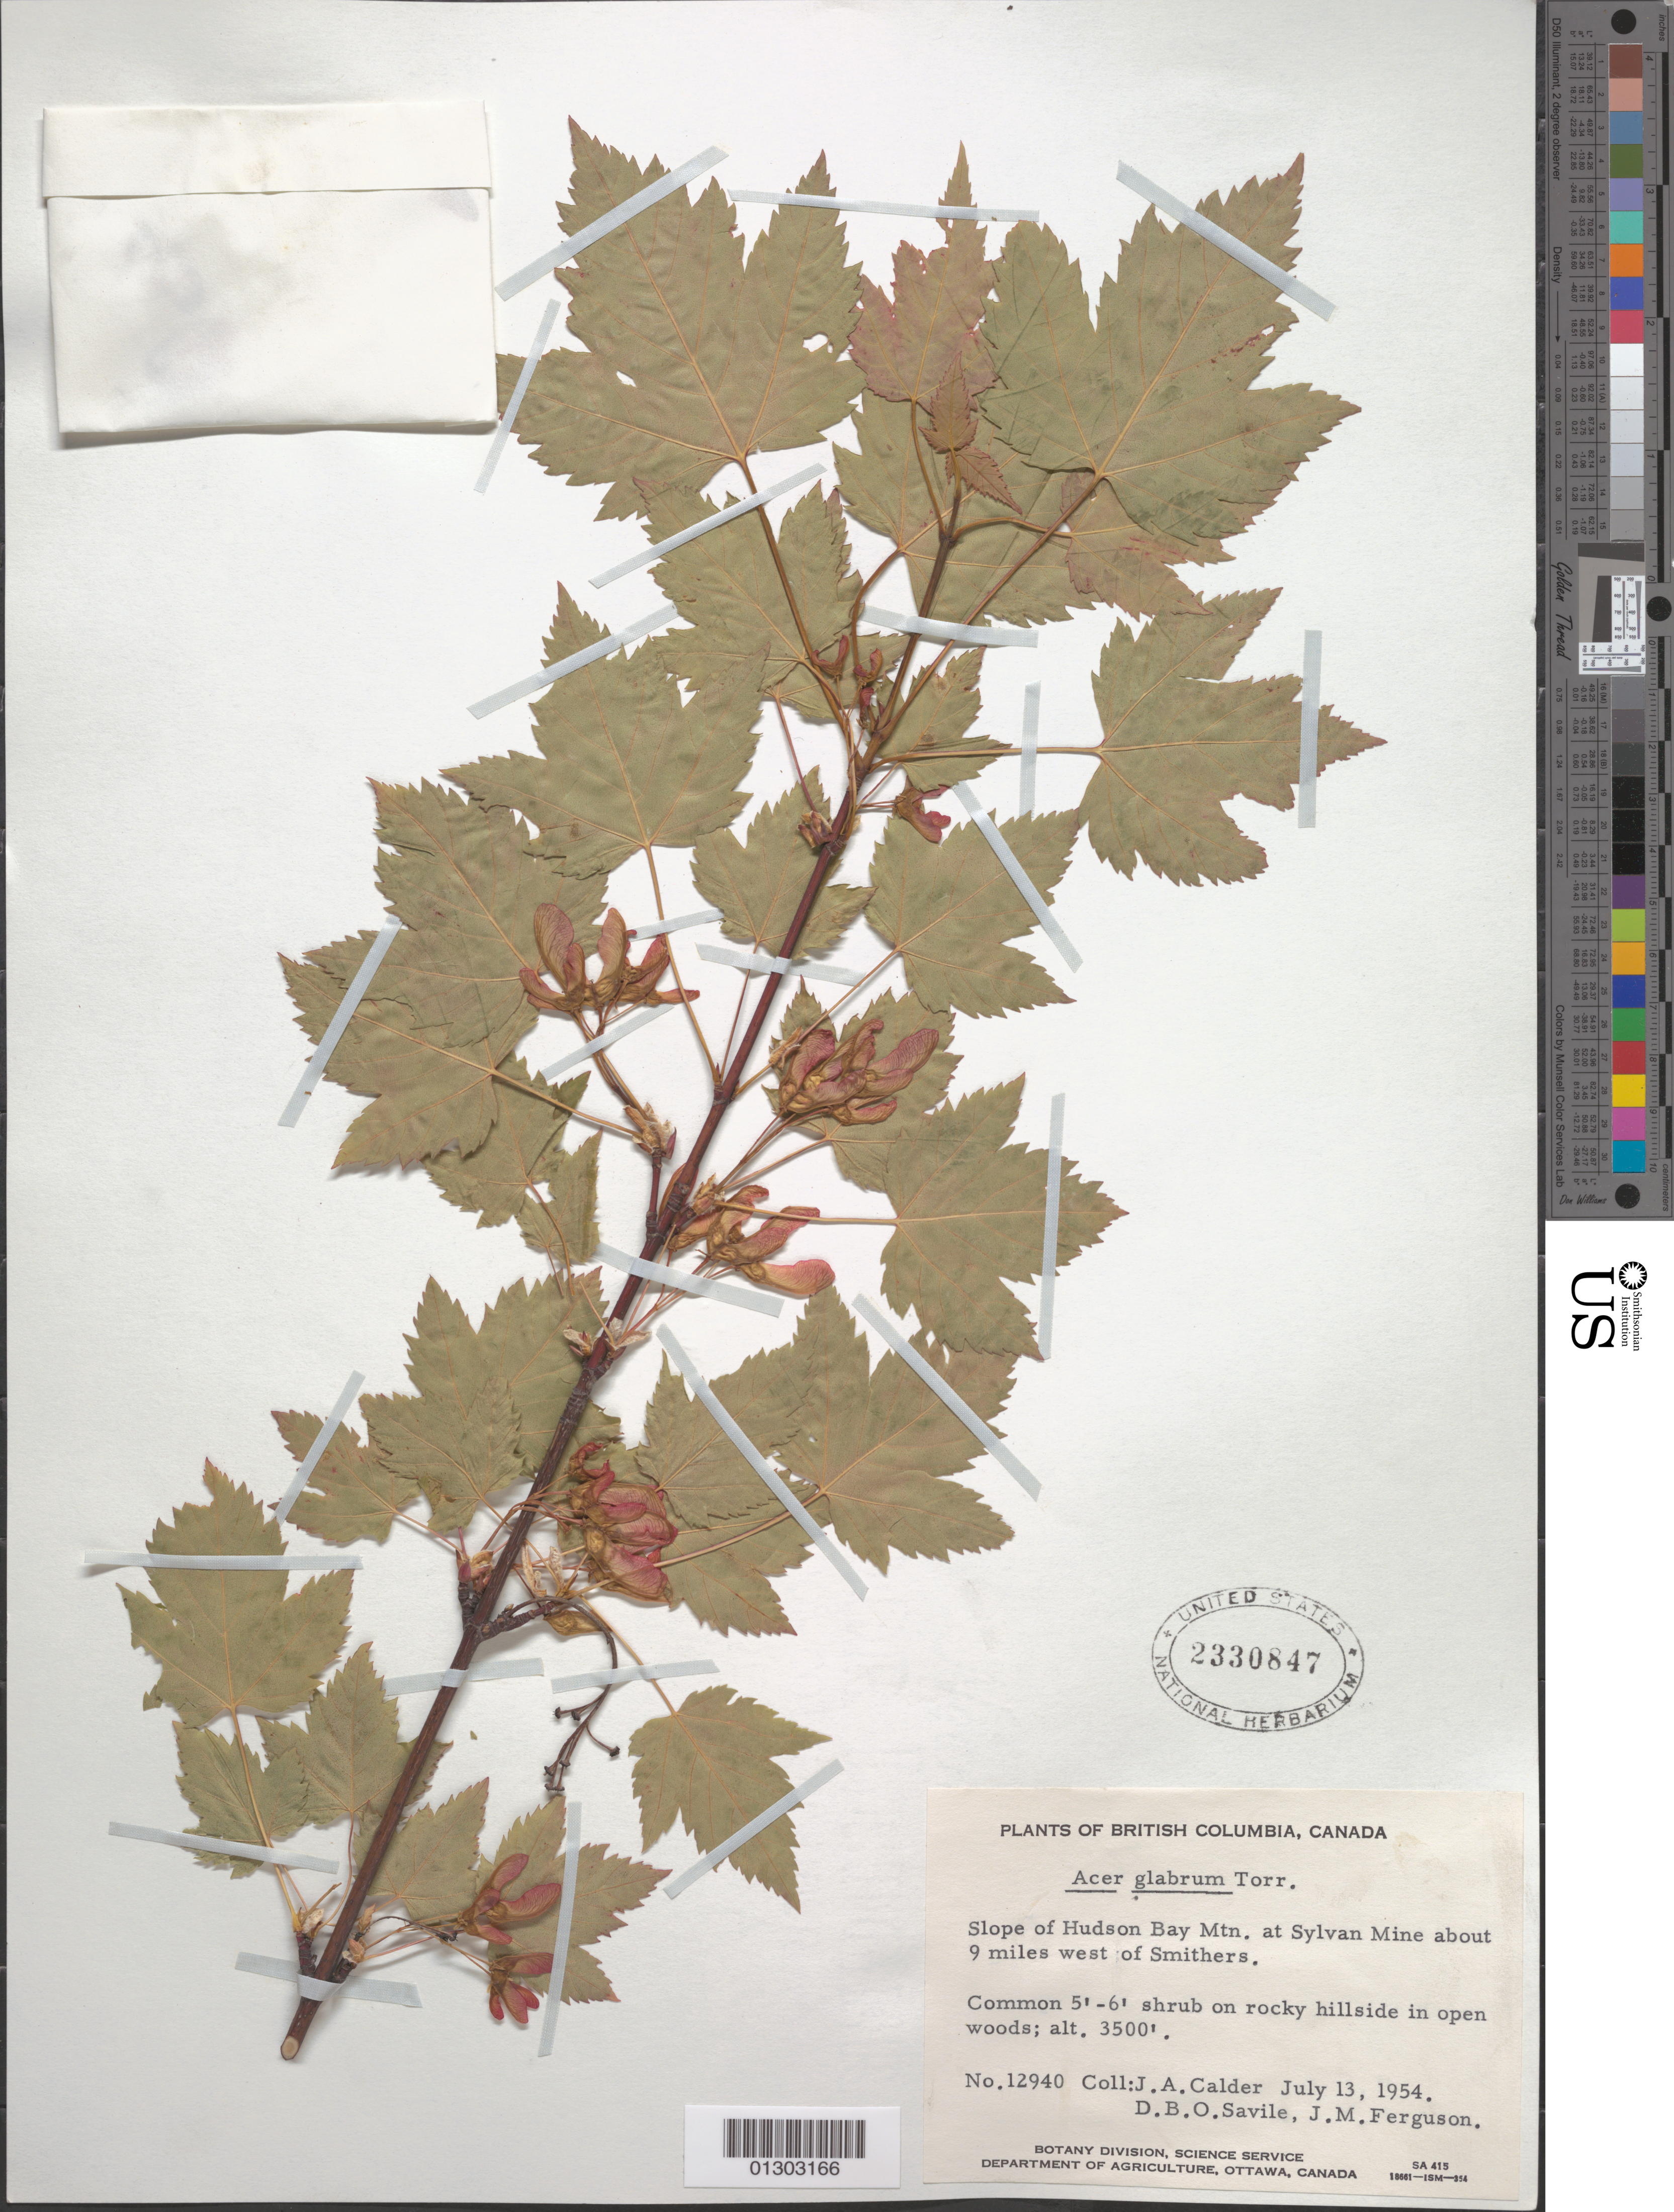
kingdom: Plantae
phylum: Tracheophyta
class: Magnoliopsida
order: Sapindales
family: Sapindaceae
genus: Acer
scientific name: Acer glabrum var. douglasii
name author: (Hook.) Dippel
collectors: J. A. Calder, D. Savile & J. M. Ferguson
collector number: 12940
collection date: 1954-07-13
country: Canada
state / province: British Columbia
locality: Hudson Bay Mtn., at Sylvan Mine, about 9 miles W of Smithers.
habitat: On rocky hillside in open woods.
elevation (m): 1067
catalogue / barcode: US 2330847